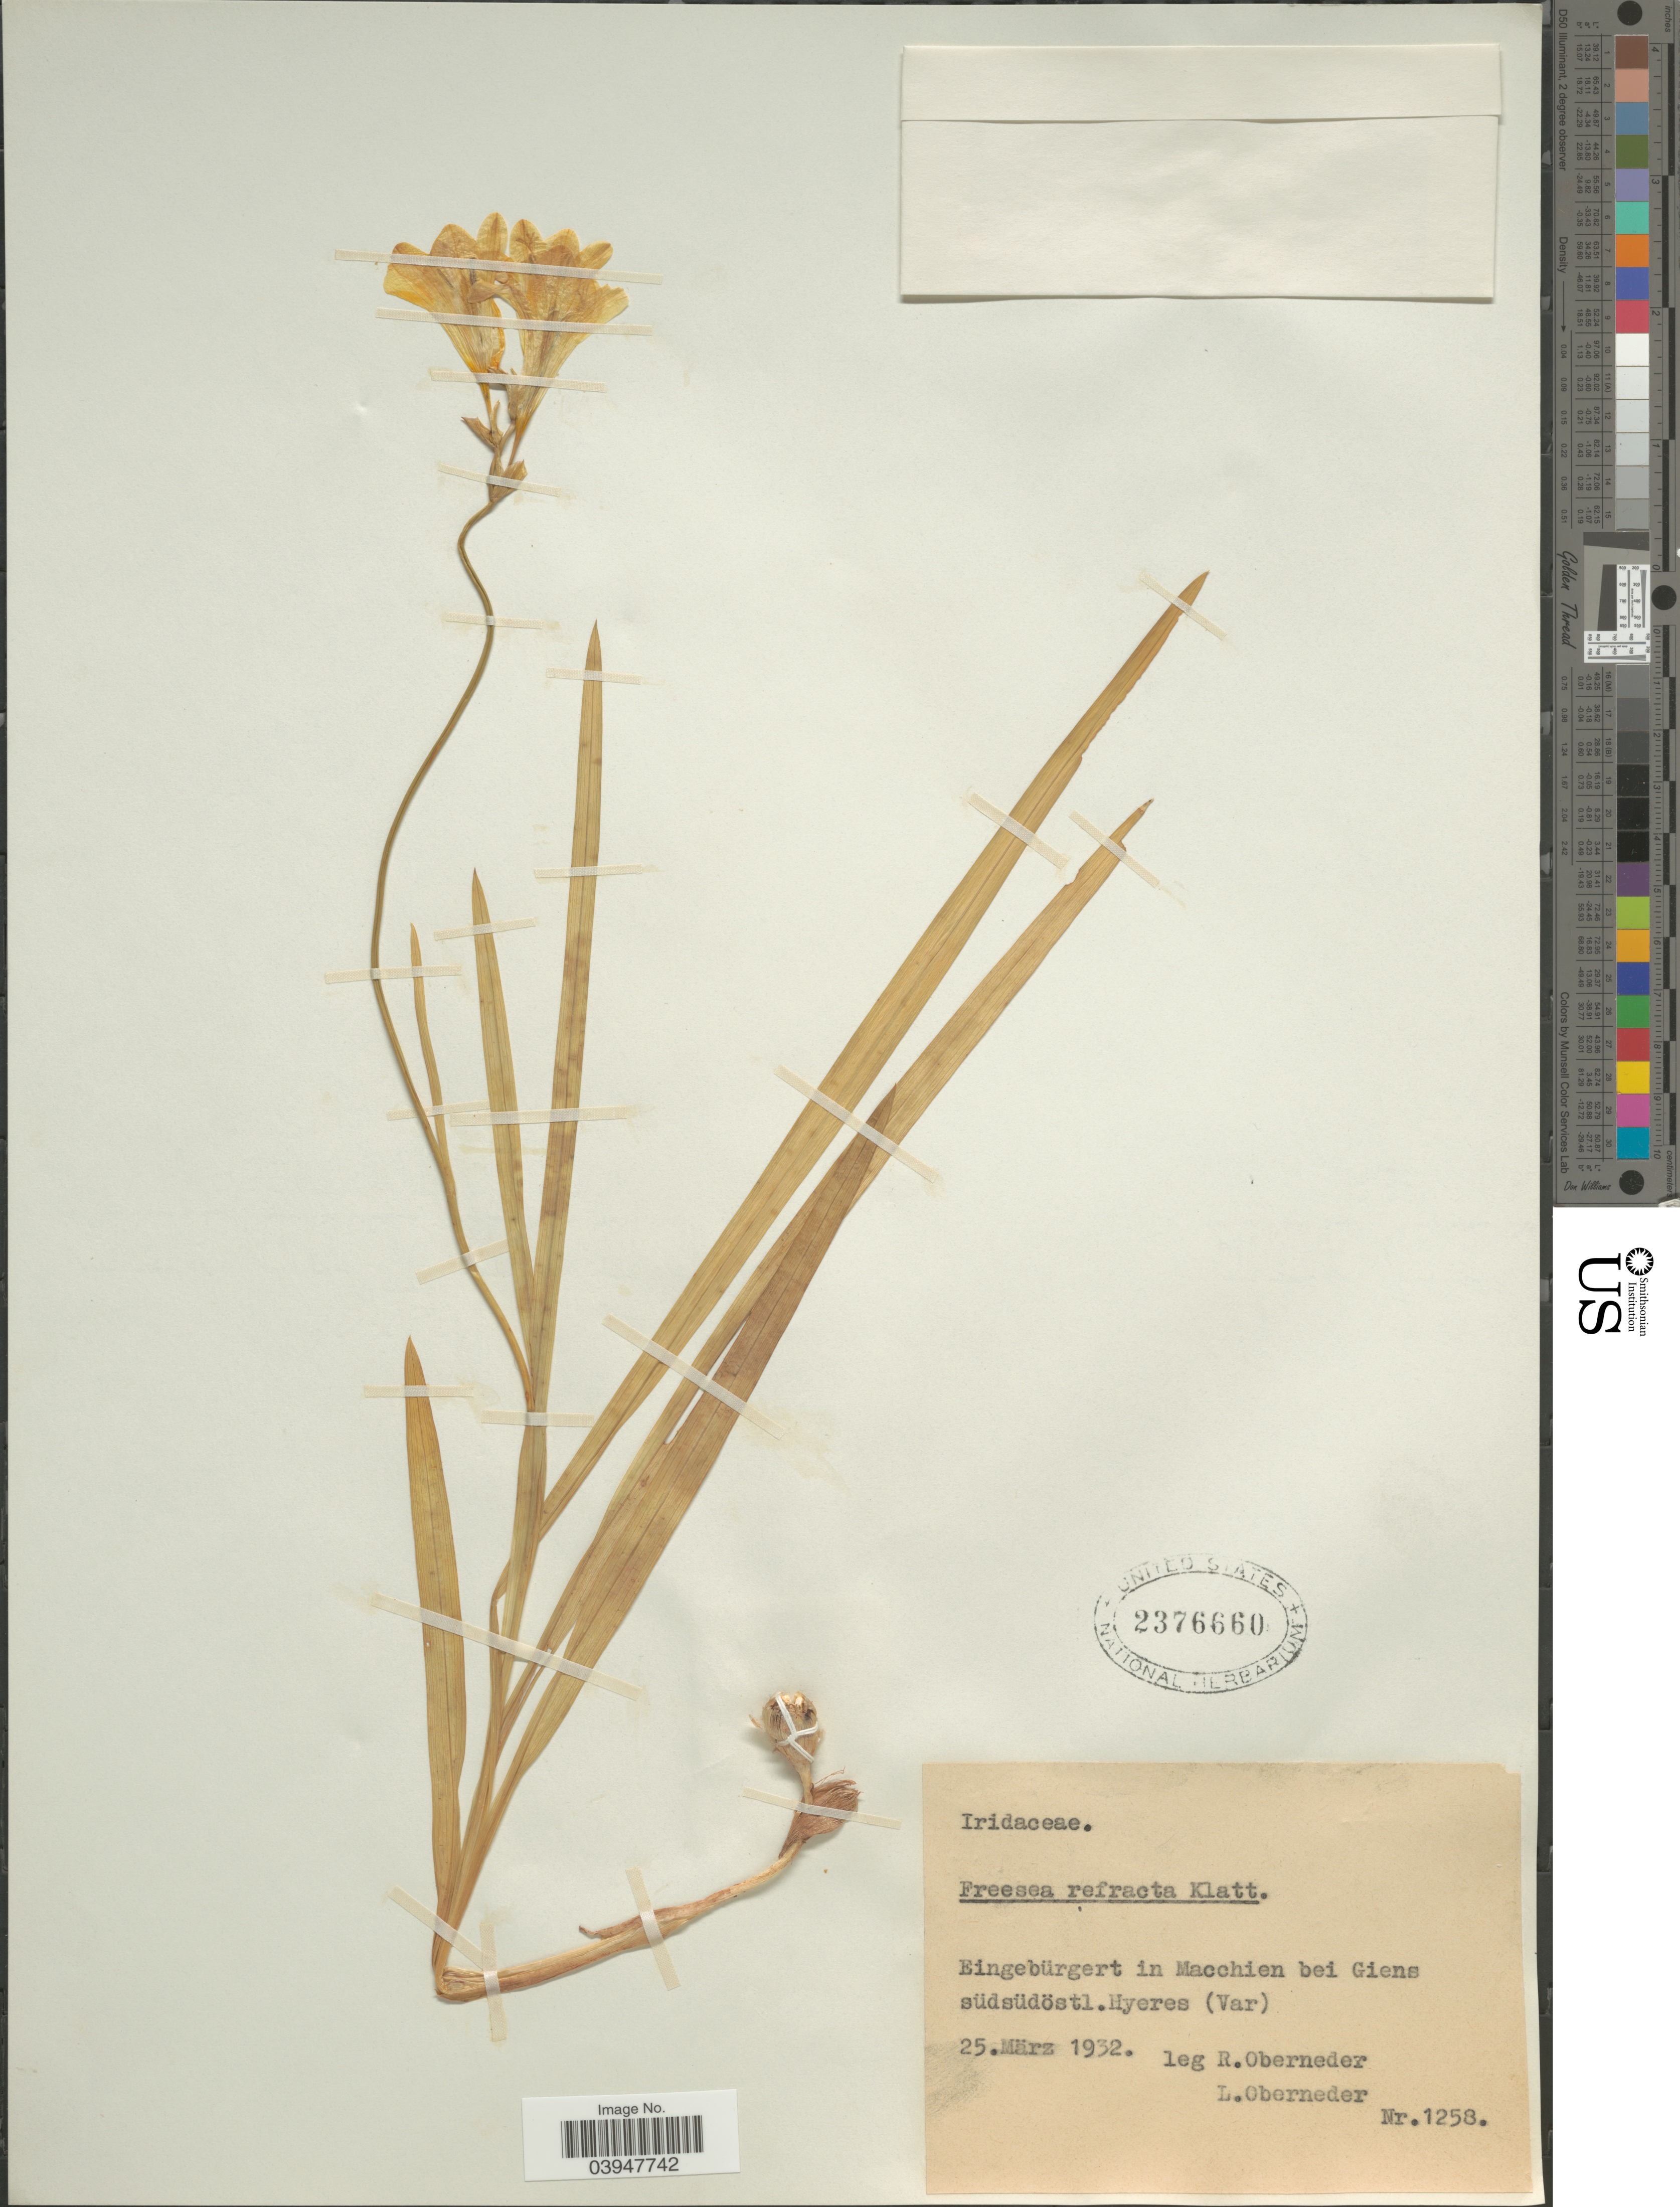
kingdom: Plantae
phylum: Tracheophyta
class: Liliopsida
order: Asparagales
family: Iridaceae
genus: Freesia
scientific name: Freesia refracta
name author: (Jacq.) Klatt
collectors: R. Oberneder & L. Oberneder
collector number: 1258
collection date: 1932-03-25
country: France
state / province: Provence-Alpes-Côte d'Azur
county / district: Var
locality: Eingebürgert in Macchien bei Giens südsüdöstl. Hyeres (Var).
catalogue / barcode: US 2376660